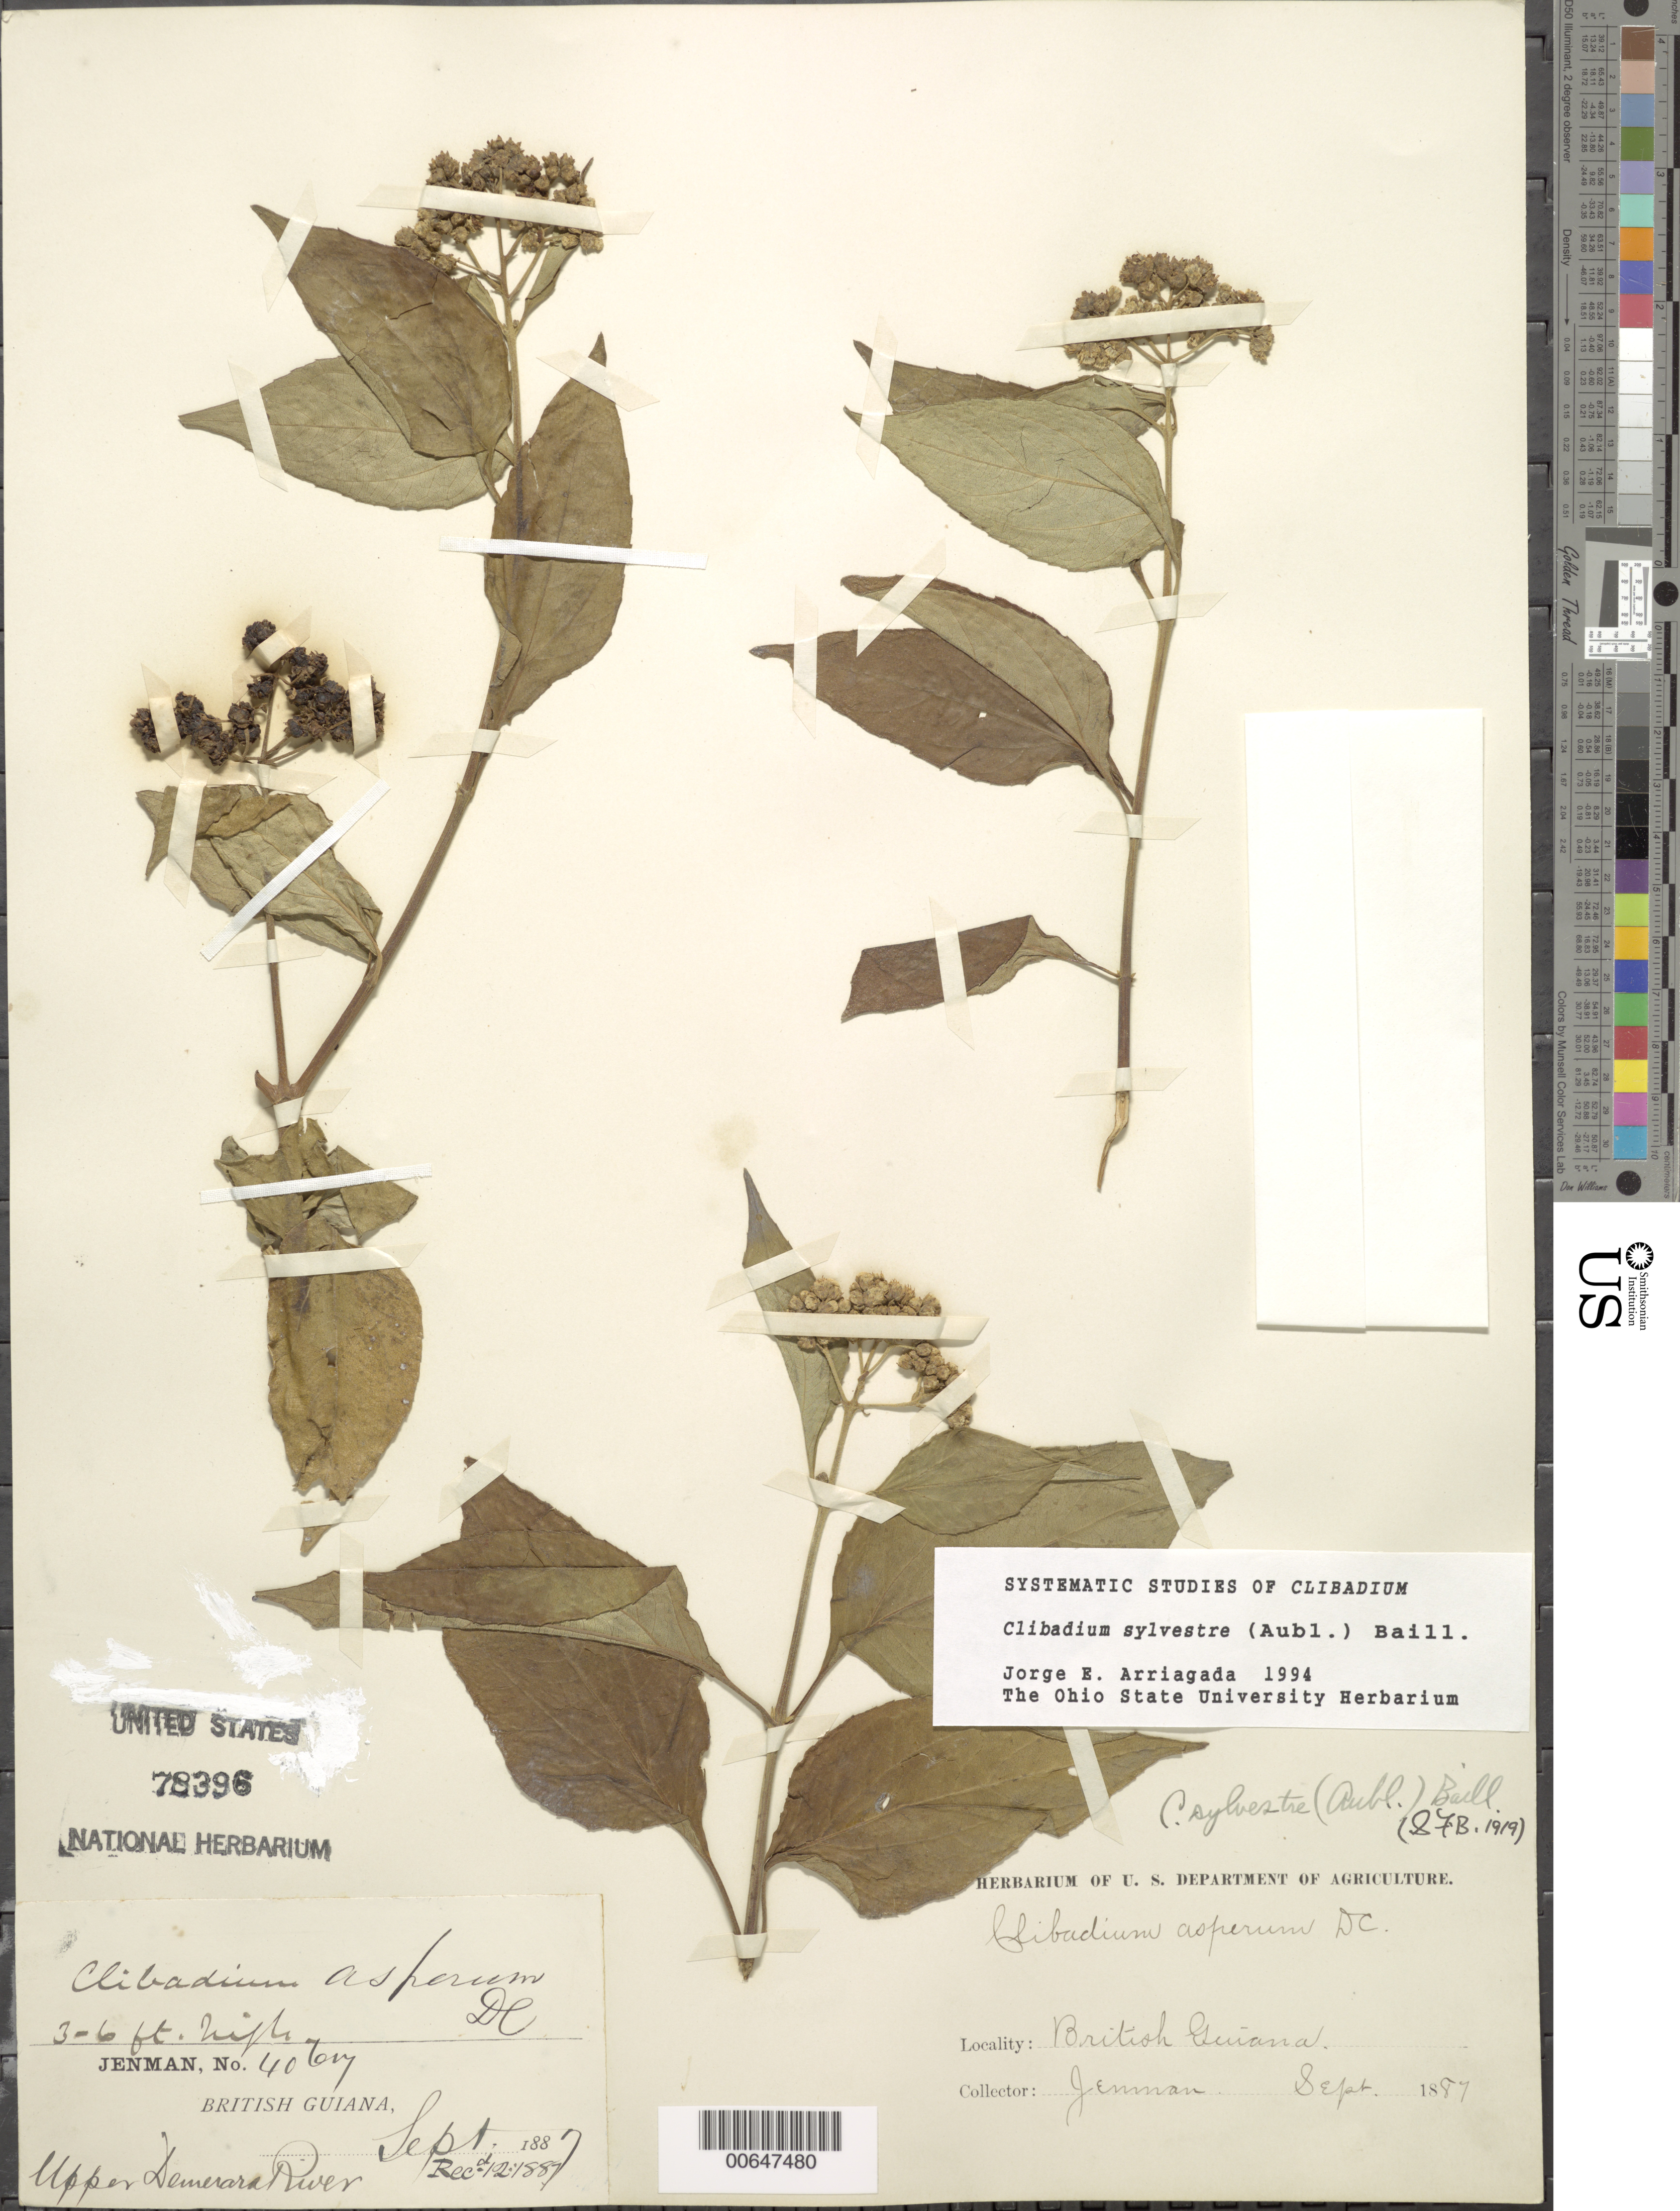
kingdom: Plantae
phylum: Tracheophyta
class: Magnoliopsida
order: Asterales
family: Asteraceae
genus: Clibadium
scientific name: Clibadium sylvestre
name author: (Aubl.) Baill.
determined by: Arriagada, J. E.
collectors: G. S. Jenman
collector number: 4067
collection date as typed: September 1887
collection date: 1887-09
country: Guyana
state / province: U. Demerara-Berbice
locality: Upper Demerara River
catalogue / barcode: US 78396